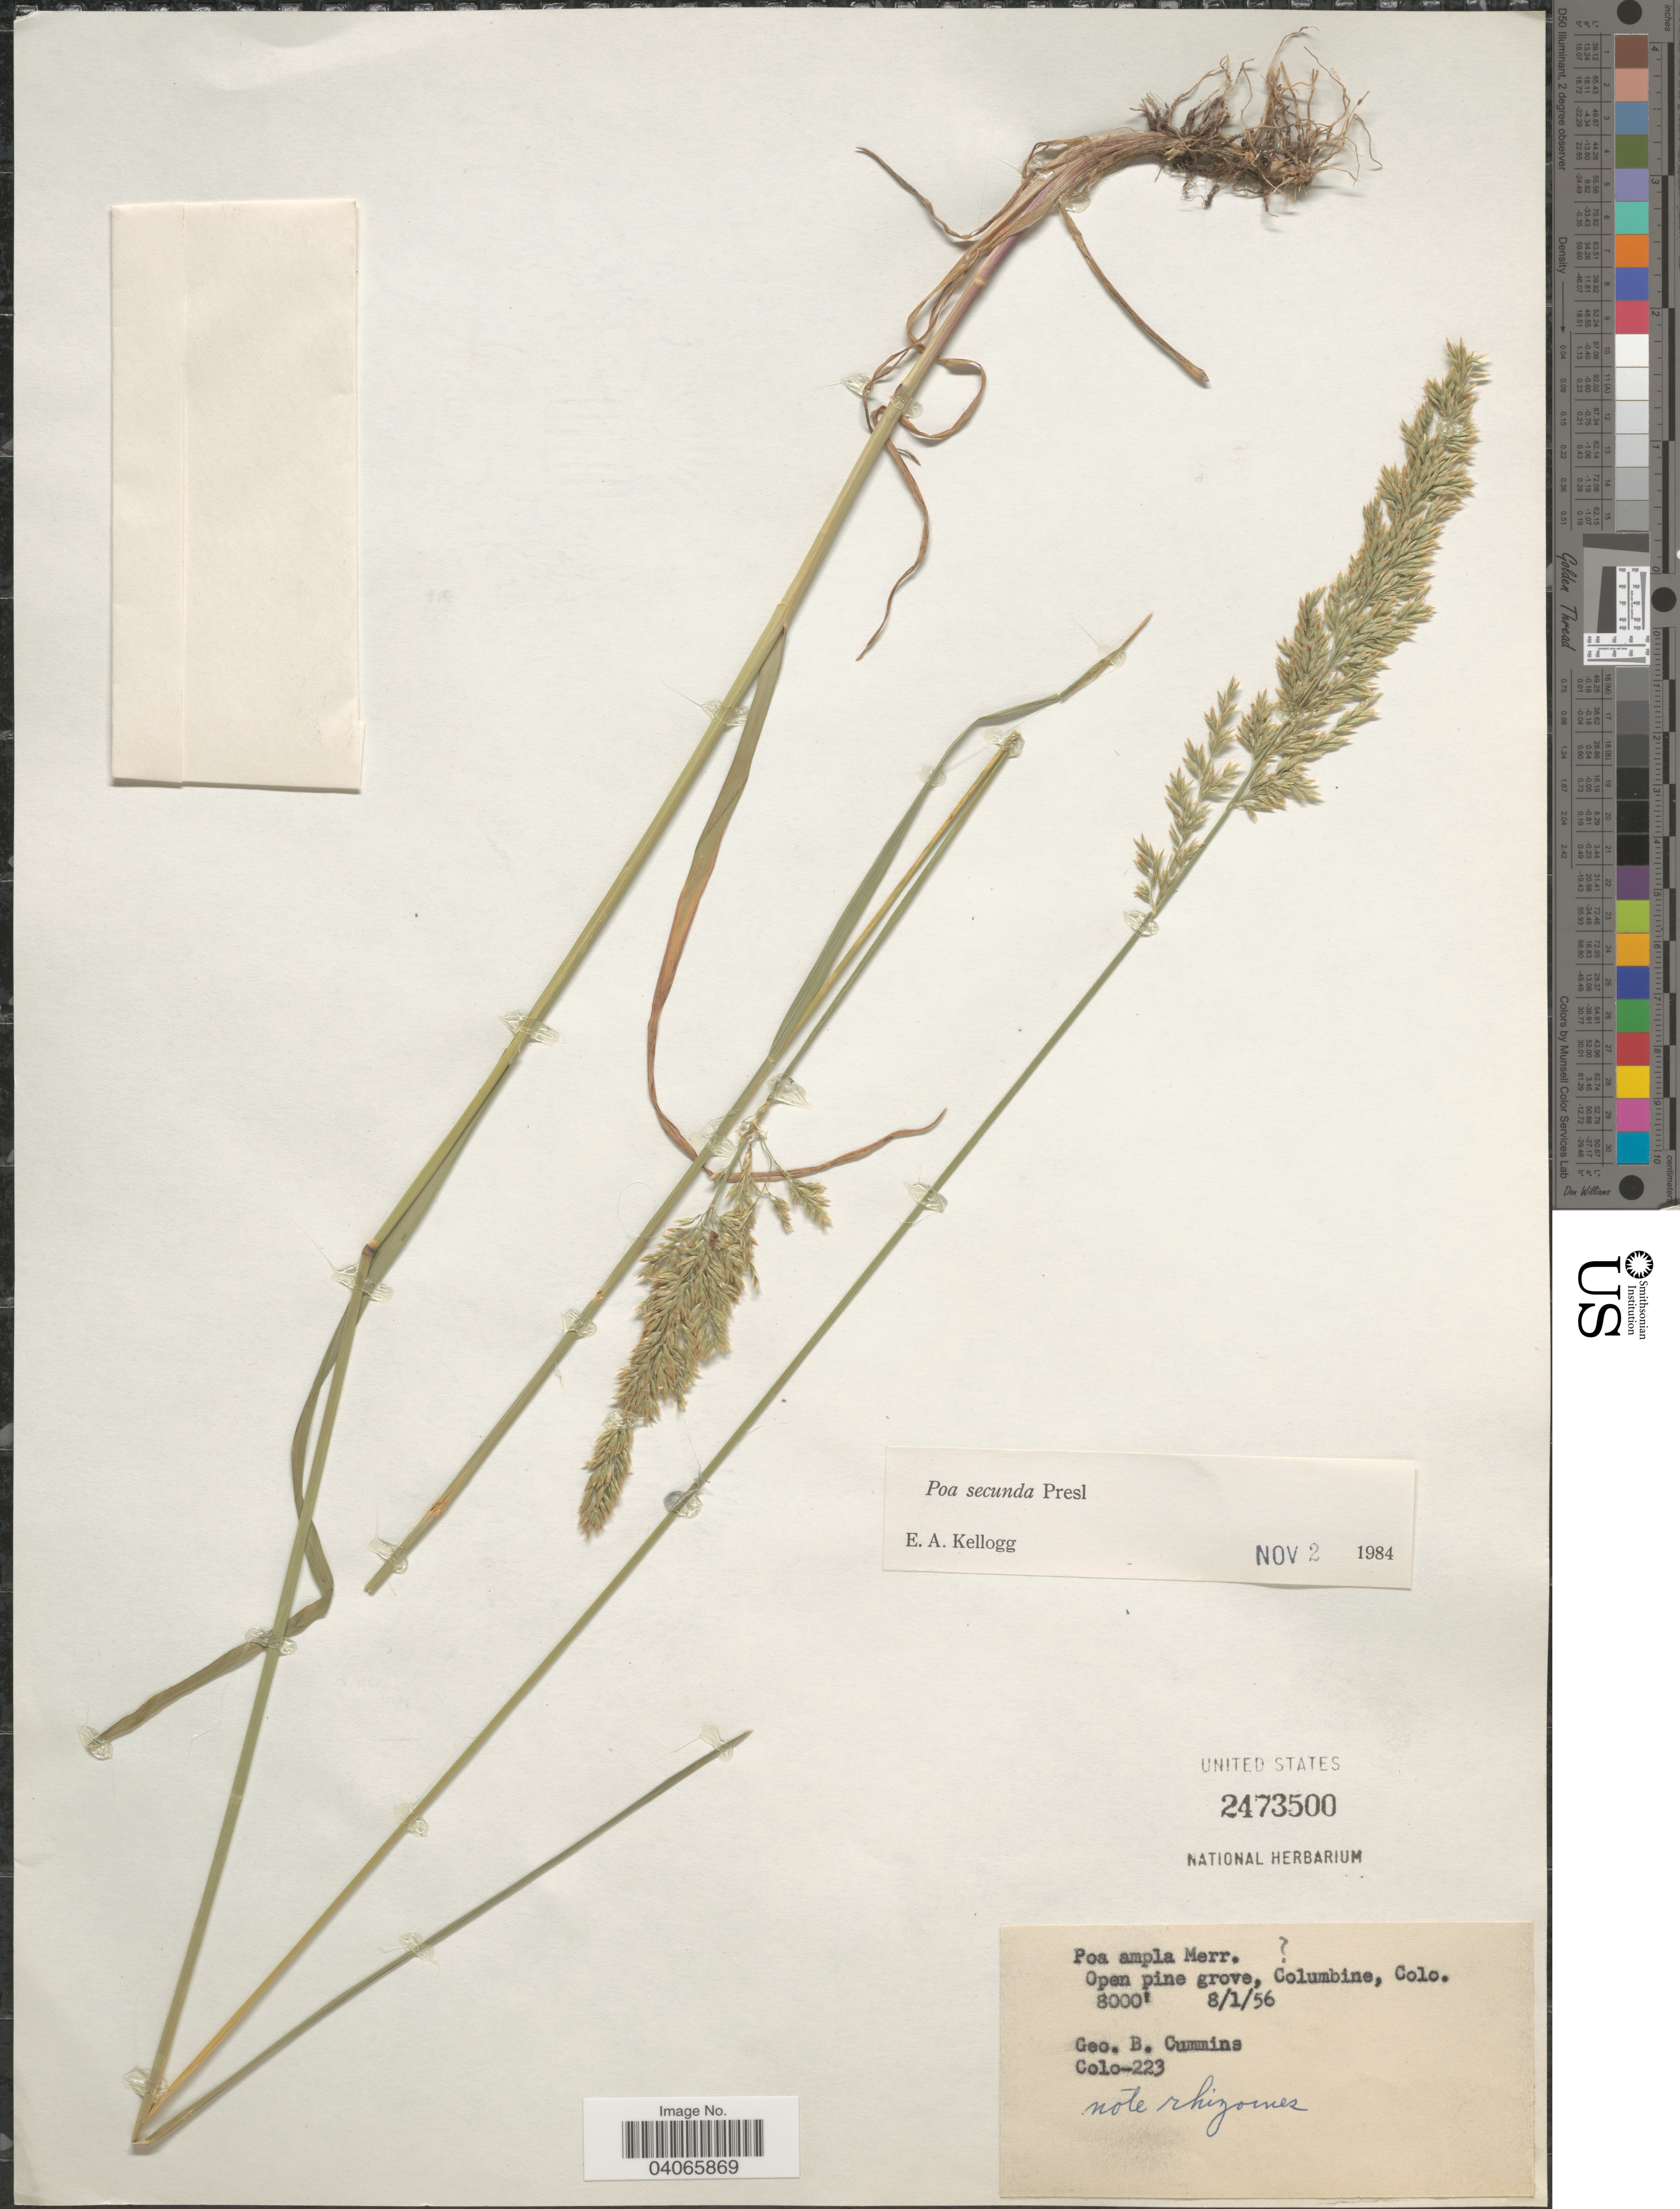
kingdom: Plantae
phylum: Tracheophyta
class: Liliopsida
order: Poales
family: Poaceae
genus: Poa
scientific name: Poa secunda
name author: J. Presl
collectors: G. Cummins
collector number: Colo-223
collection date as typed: Transcribed d/m/y: 8/1/56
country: United States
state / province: Colorado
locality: Open pine grove, Columbine.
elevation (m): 2438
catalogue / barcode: US 2473500